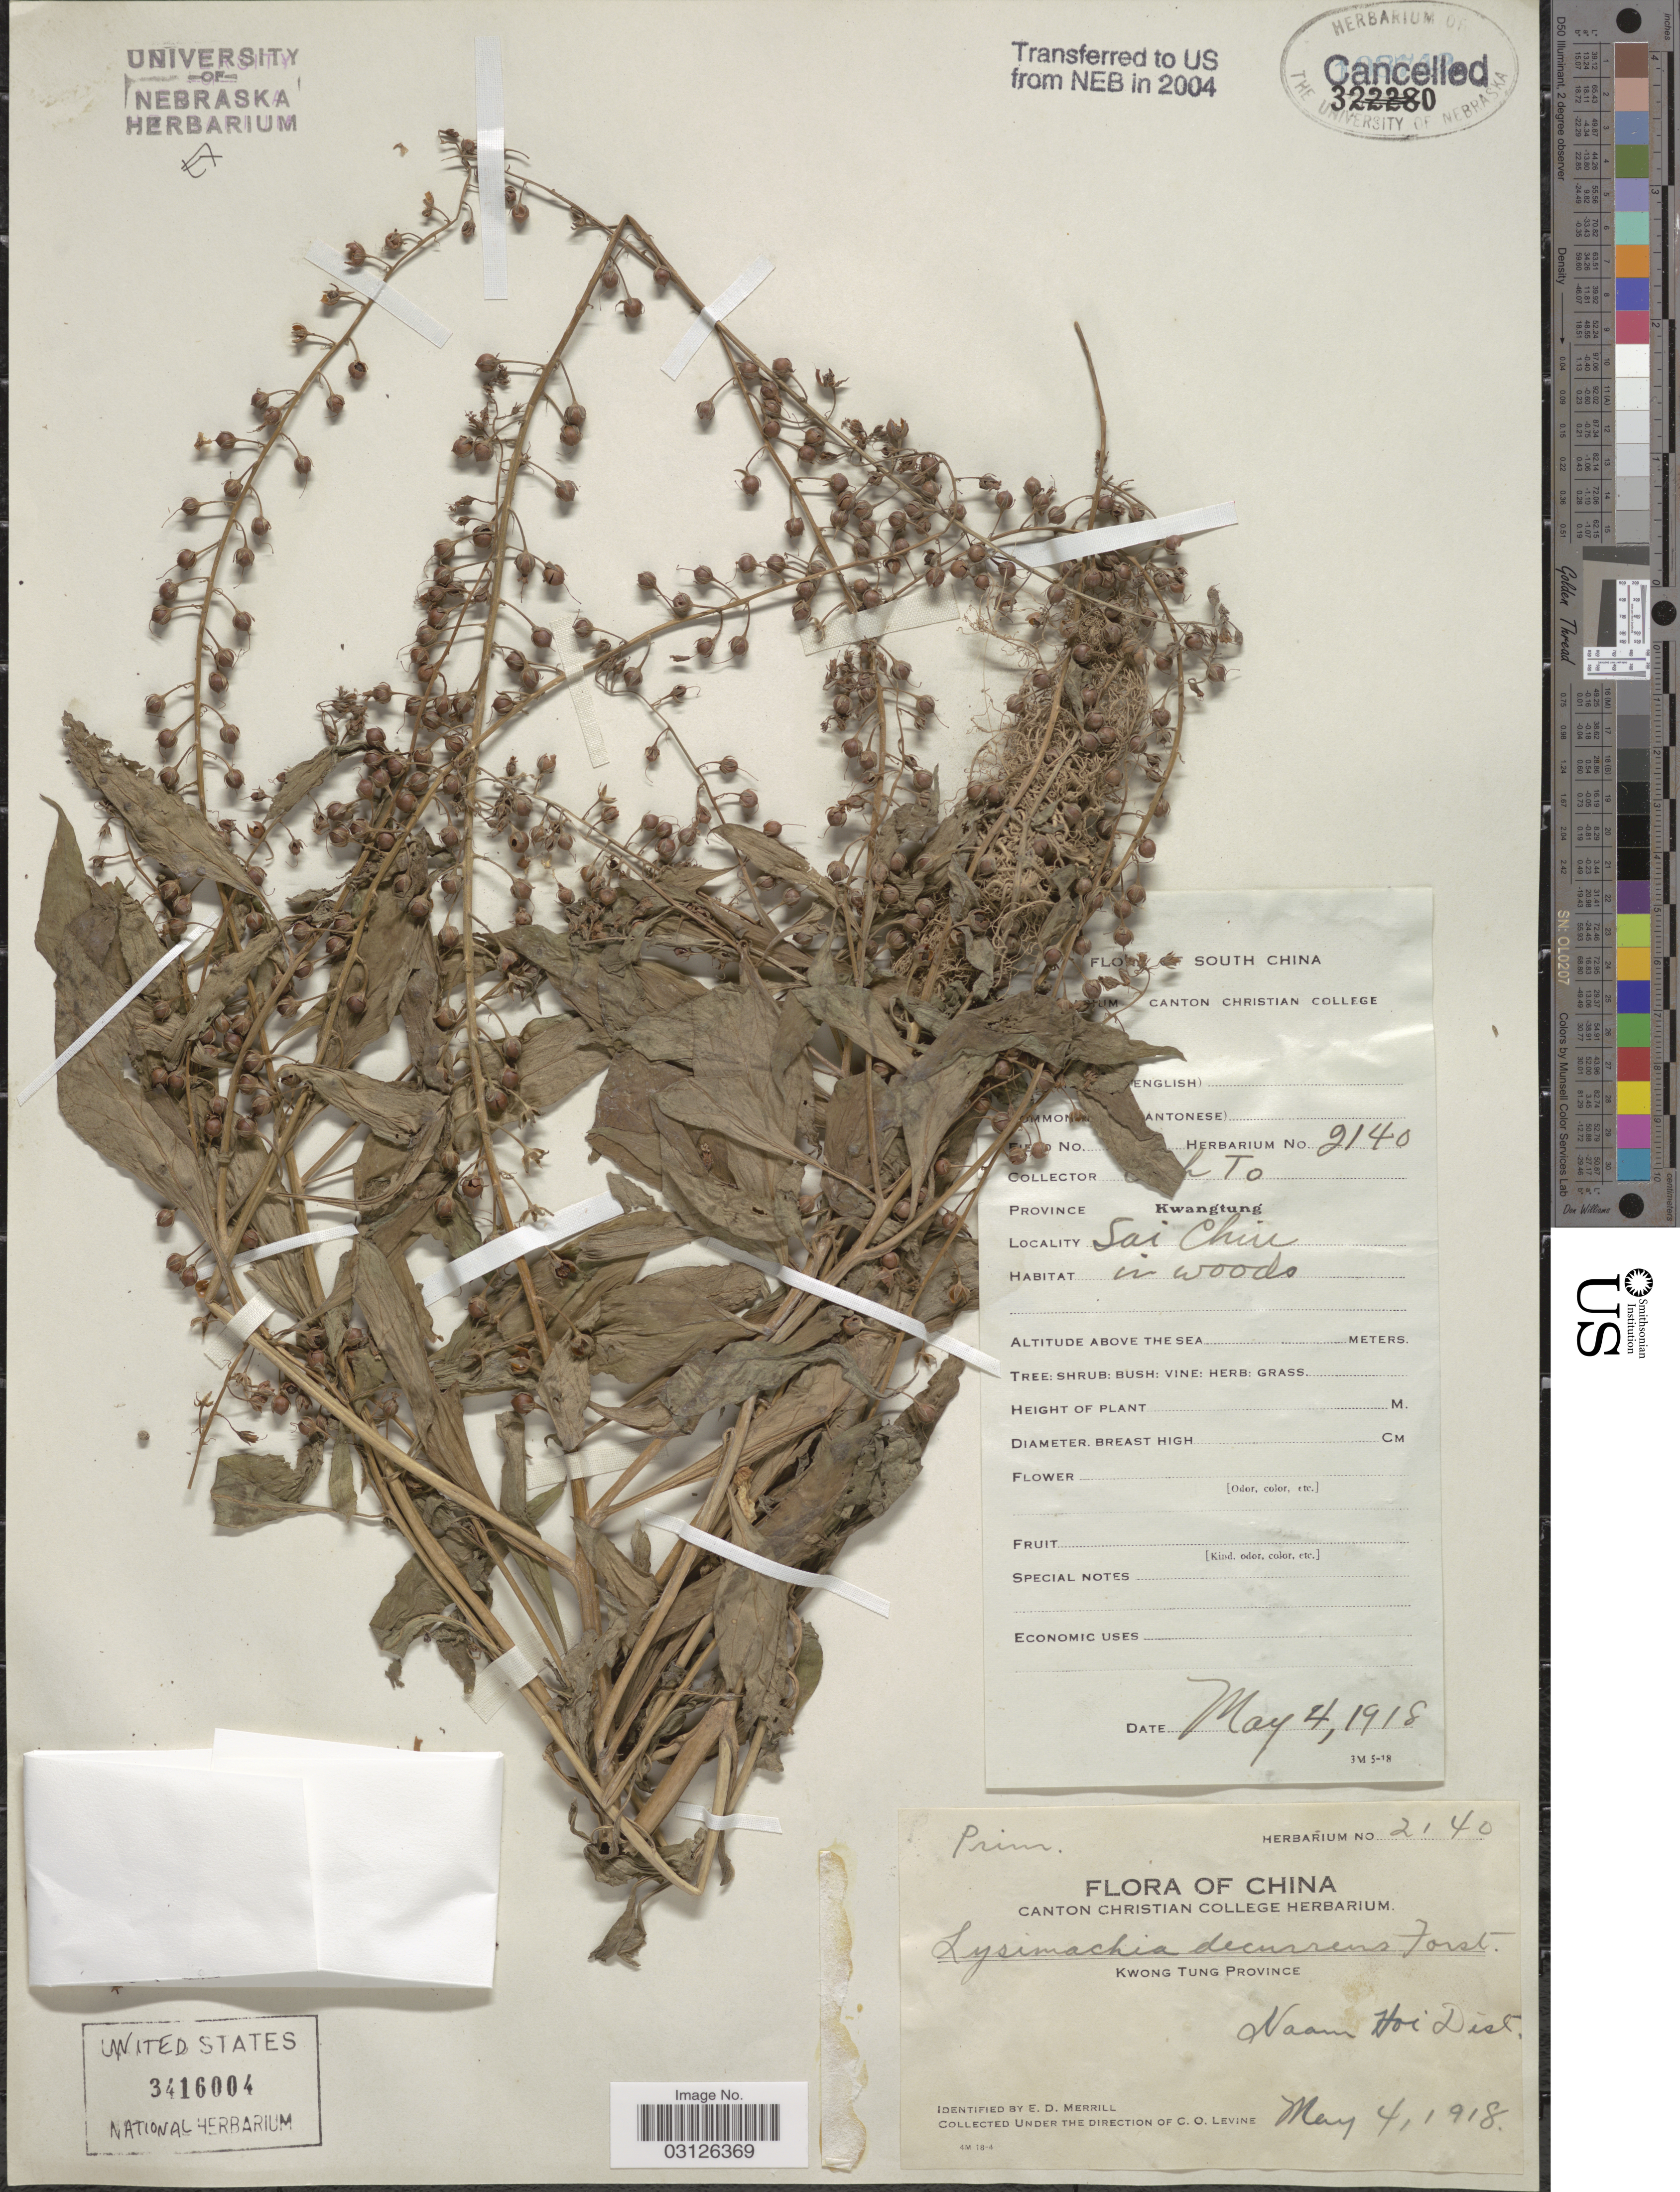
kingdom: Plantae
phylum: Tracheophyta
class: Magnoliopsida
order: Ericales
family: Primulaceae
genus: Lysimachia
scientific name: Lysimachia decurrens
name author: G. Forst.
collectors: A. To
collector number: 2140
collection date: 1918-05-04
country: China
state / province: Guangdong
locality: South China. Province Kwangtung. Sai Chiu. Naam Hoi Dist.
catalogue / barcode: US 3416004